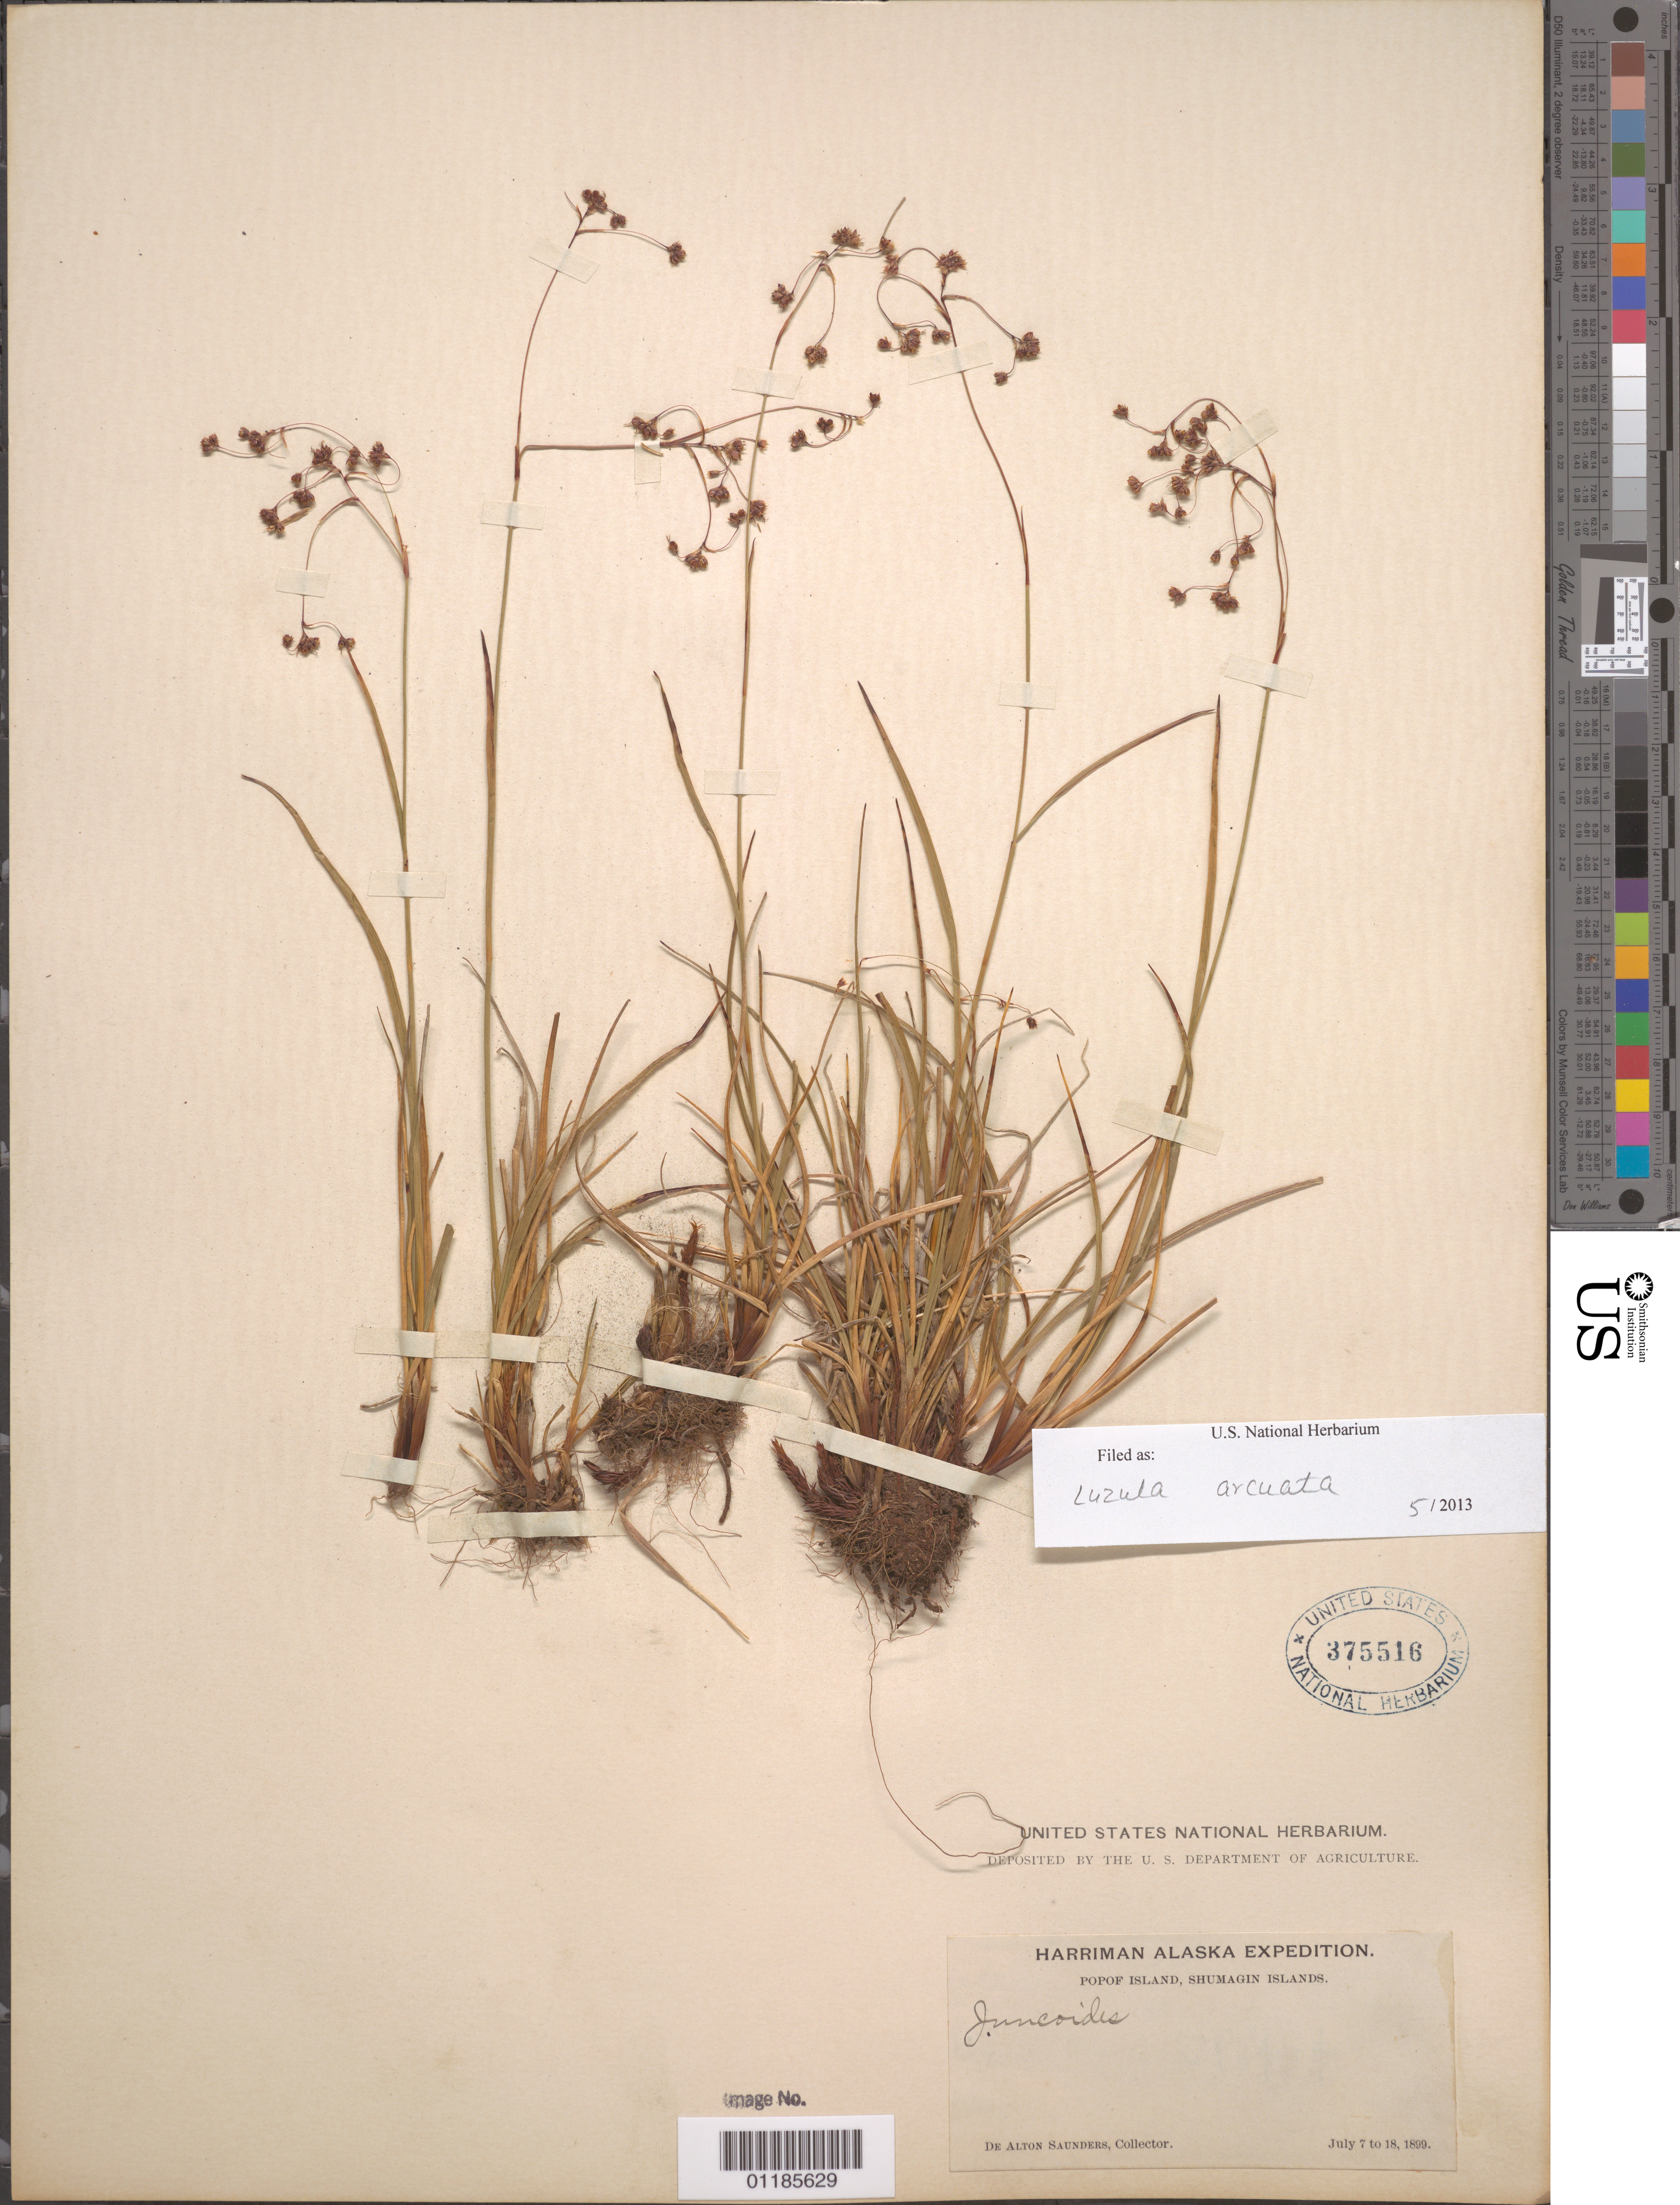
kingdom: Plantae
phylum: Tracheophyta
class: Liliopsida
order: Poales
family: Juncaceae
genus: Luzula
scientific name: Luzula arcuata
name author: (Wahlenb.) Sw.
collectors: A. Saunders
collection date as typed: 07 Jul 1899 to 18 Jul 1899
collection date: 1899-07-07/1899-07-18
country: United States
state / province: Alaska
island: Popof Island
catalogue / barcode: US 375516